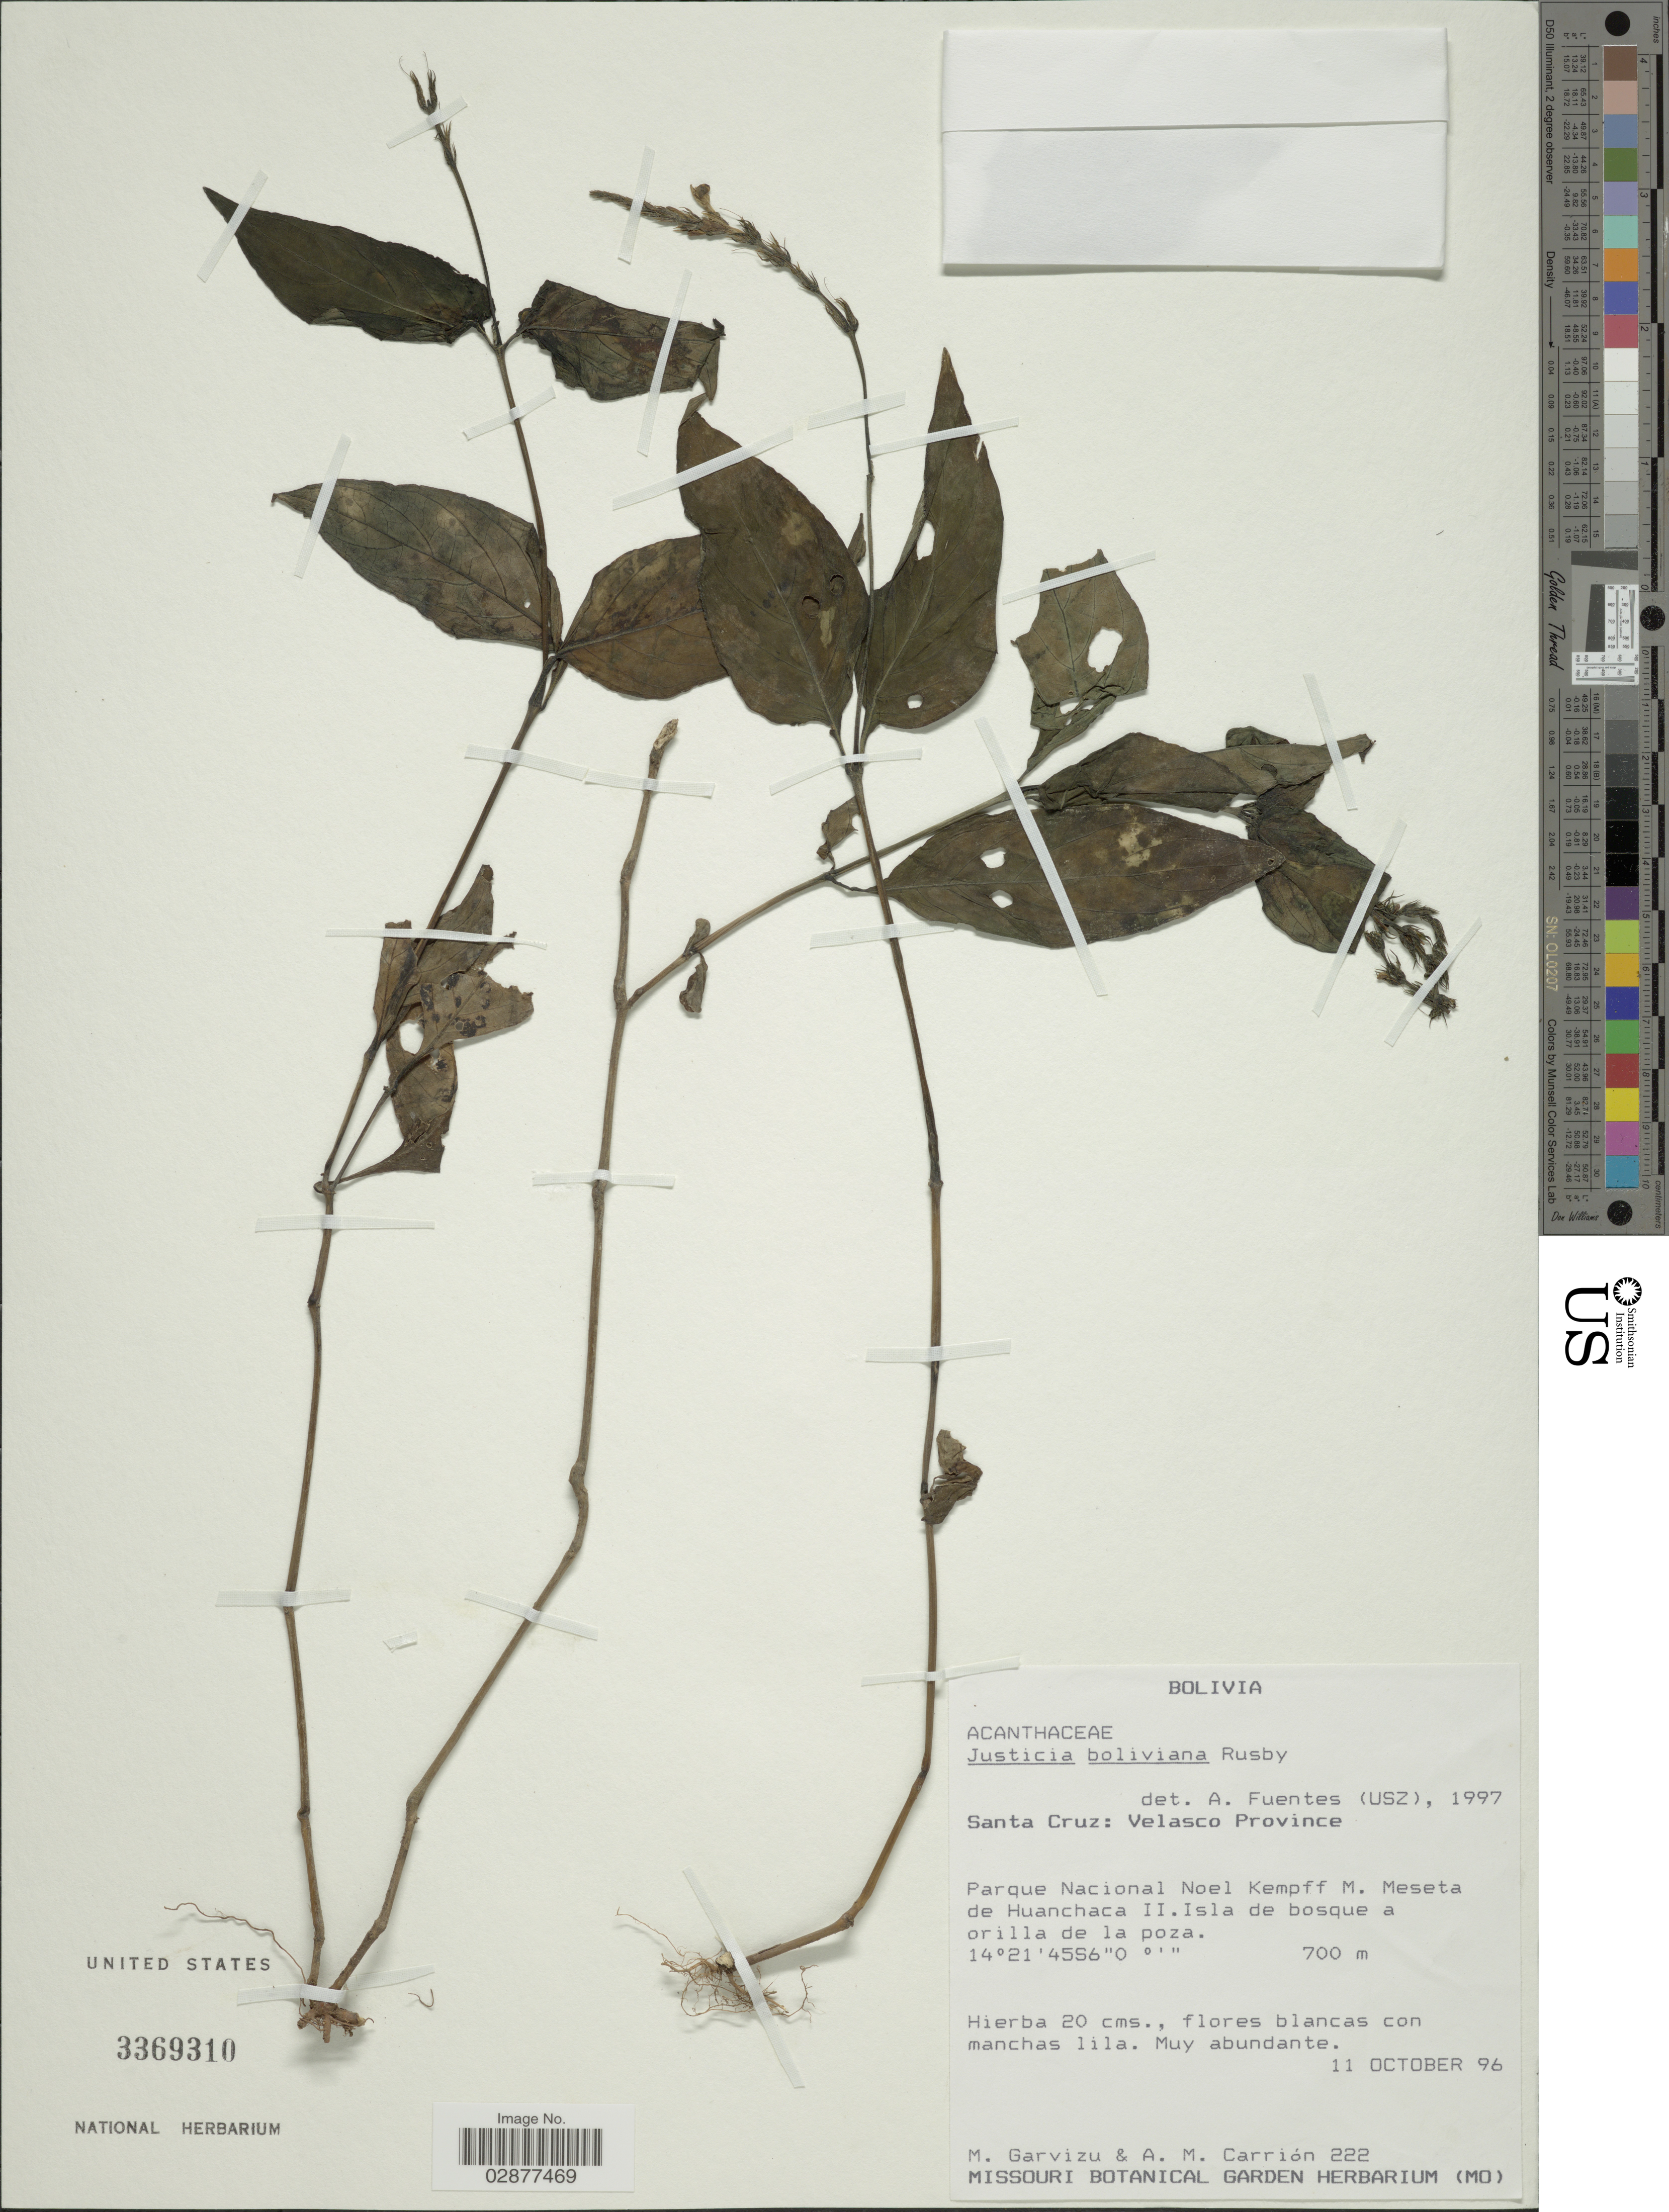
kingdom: Plantae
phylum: Tracheophyta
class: Magnoliopsida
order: Lamiales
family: Acanthaceae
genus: Justicia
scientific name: Justicia boliviana subsp. subintegrifolia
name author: (Rusby) Wassh. & J.R.I. Wood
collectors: M. Garvizu & A. Carrión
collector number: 222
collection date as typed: Transcribed d/m/y: 11/10/96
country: Bolivia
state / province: Santa Cruz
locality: Velasco Province. Parque Nacional Noel Kempff M. Meseta de Huanchaca II.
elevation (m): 700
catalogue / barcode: US 3369310